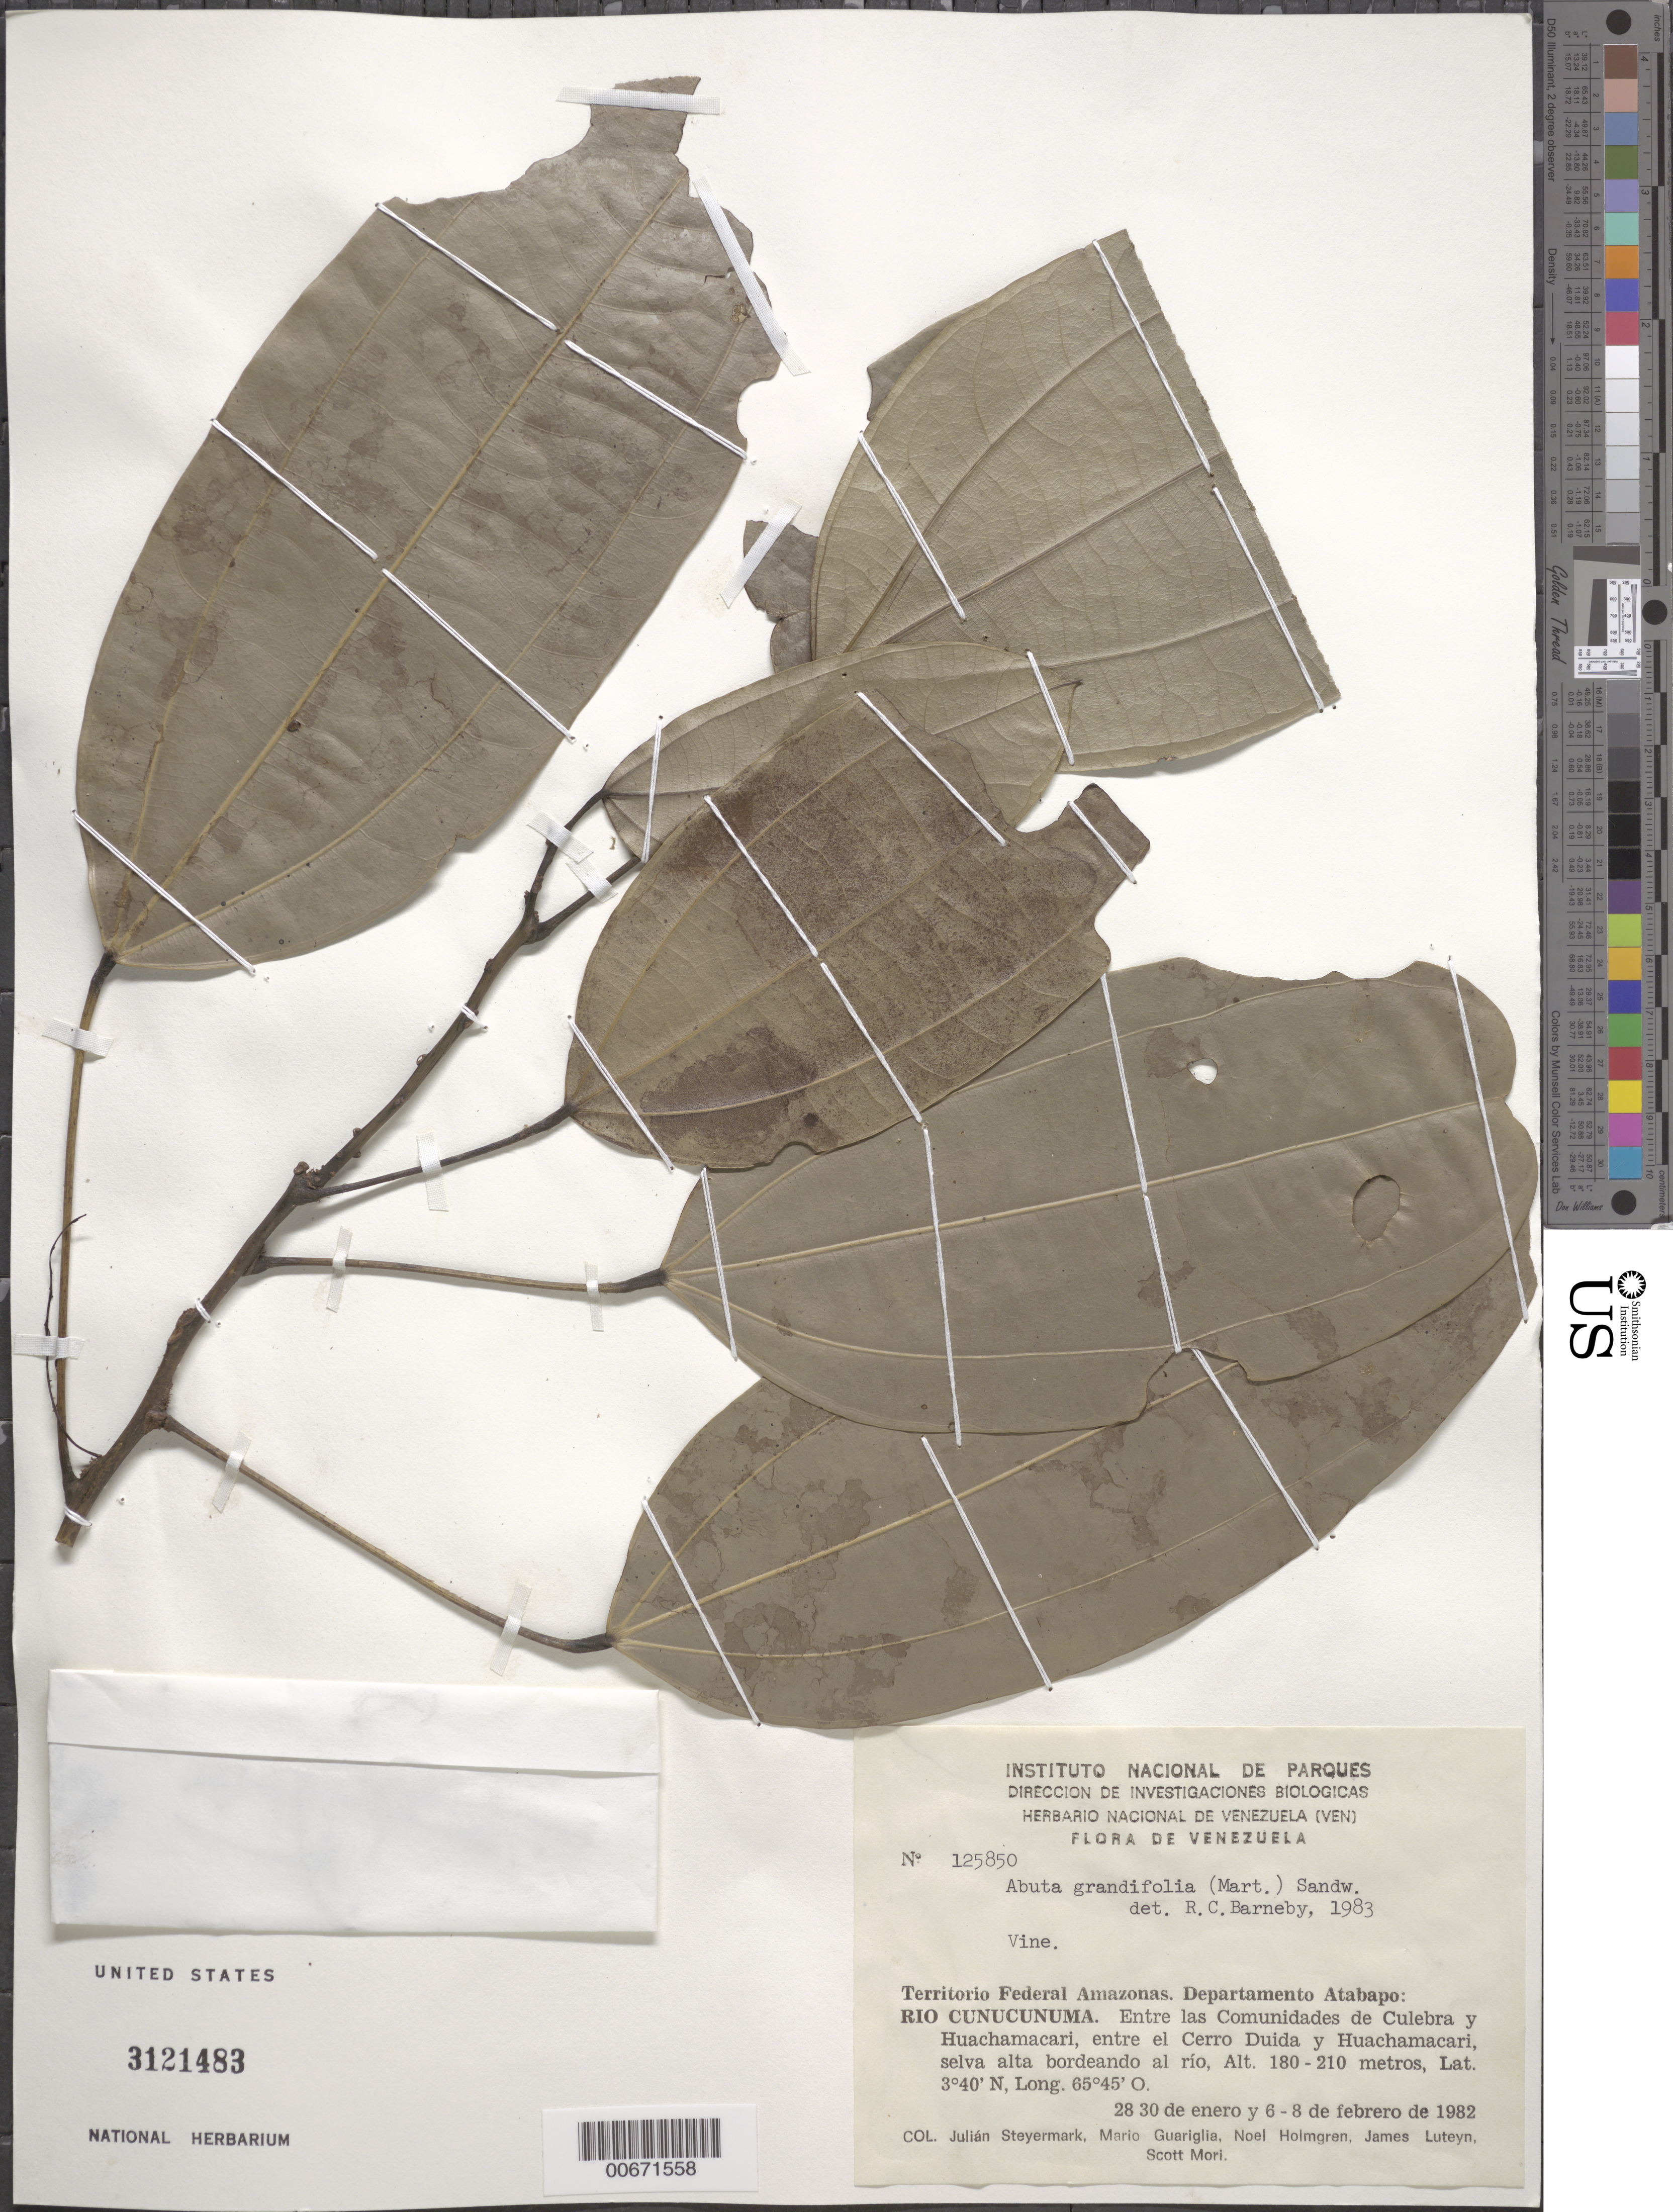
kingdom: Plantae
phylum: Tracheophyta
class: Magnoliopsida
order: Ranunculales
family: Menispermaceae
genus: Abuta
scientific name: Abuta grandifolia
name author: (Mart.) Sandwith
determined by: Barneby, Rupert C., (NY)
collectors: J. Steyermark, M. Guariglia P., N. H. Holmgren, J. L. Luteyn & S. Mori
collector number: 125850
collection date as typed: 28-30 January 1982 and 6-8 February 1982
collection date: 1982-01-28/1982-02-08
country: Venezuela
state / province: Amazonas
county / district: Atabapo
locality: Río Cunucunuma, entre las Communidades de Culebra y Huachamacari, entre el Cerro Duida y Huachamacari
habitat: Selva alta bordeando al rio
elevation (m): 180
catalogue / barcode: US 3121483